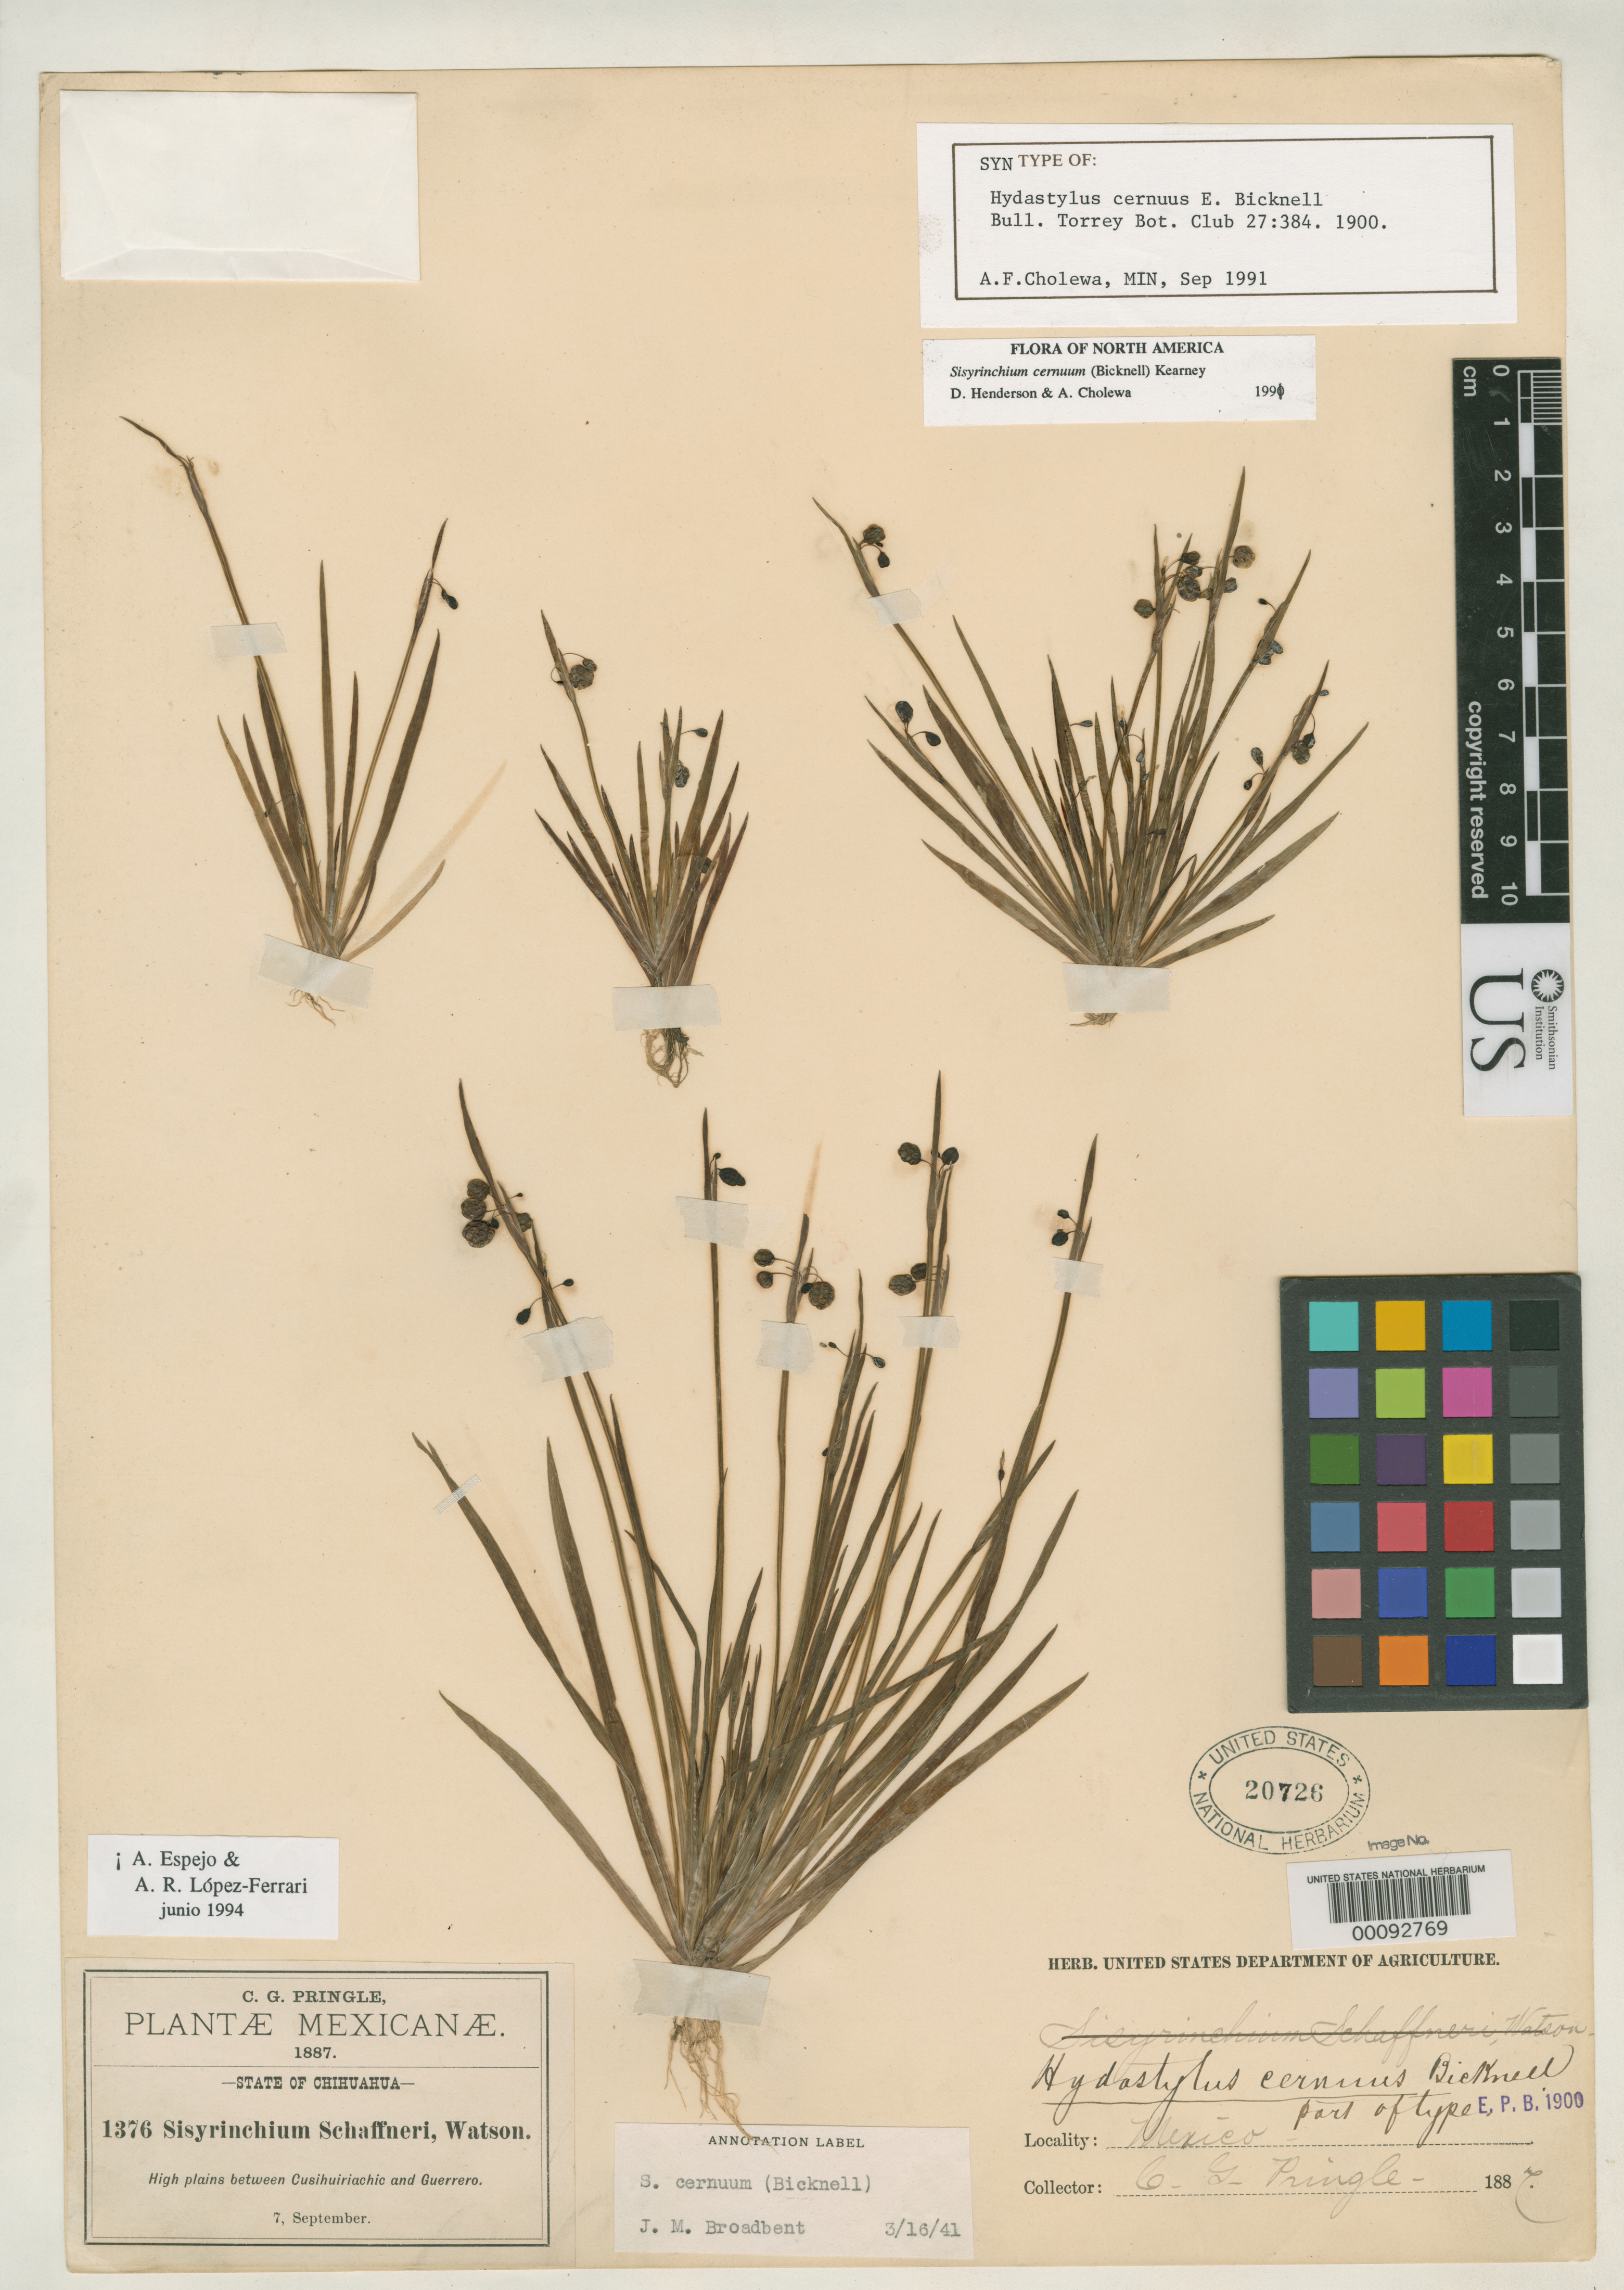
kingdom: Plantae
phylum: Tracheophyta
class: Liliopsida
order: Asparagales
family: Iridaceae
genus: Hydastylus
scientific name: Hydastylus cernuus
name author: E.P. Bicknell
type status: Type Collection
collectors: C. G. Pringle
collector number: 1376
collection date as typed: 07 Sep 1887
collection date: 1887-09-07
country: Mexico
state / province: Chihuahua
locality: Between Cusihuiriachic and Guerrero.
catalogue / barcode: US 20726